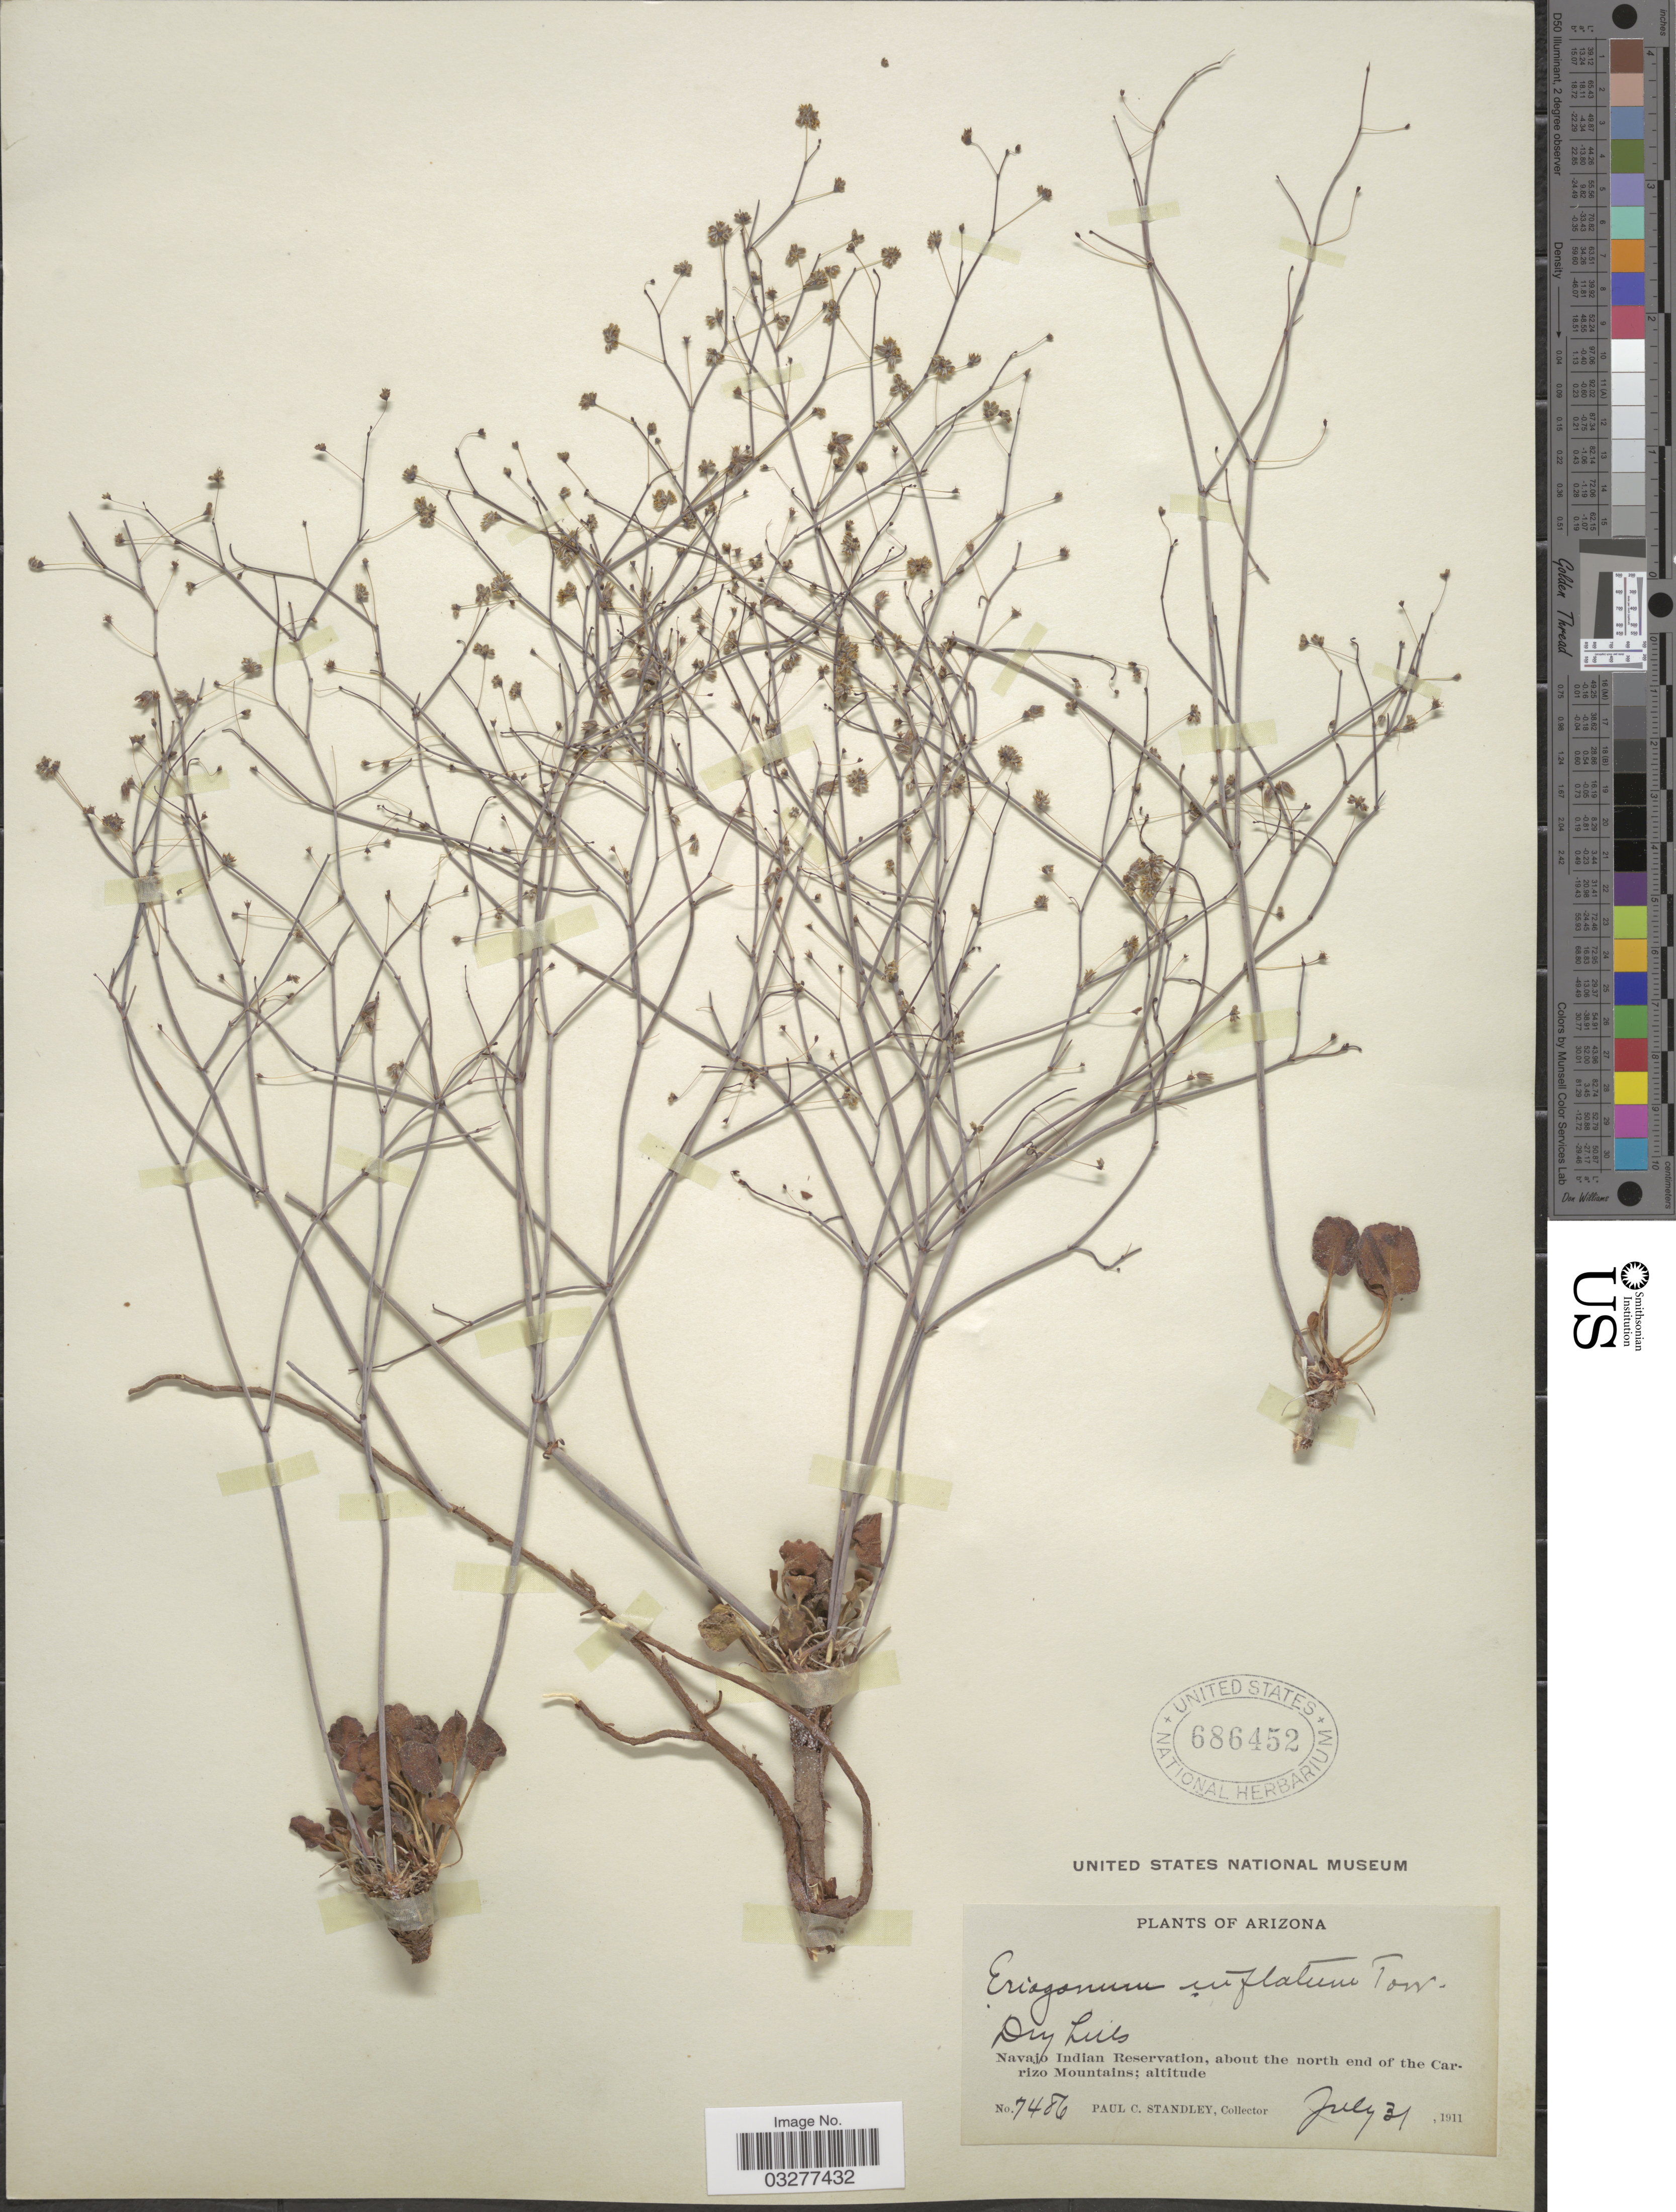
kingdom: Plantae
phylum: Tracheophyta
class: Magnoliopsida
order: Caryophyllales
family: Polygonaceae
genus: Eriogonum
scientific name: Eriogonum inflatum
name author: Torr. & Frém.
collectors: P. C. Standley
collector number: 7486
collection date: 1911-07-31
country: United States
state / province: Arizona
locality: Navajo Indian Reservation, about the north end of the Carrizo Mountains.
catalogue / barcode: US 686452